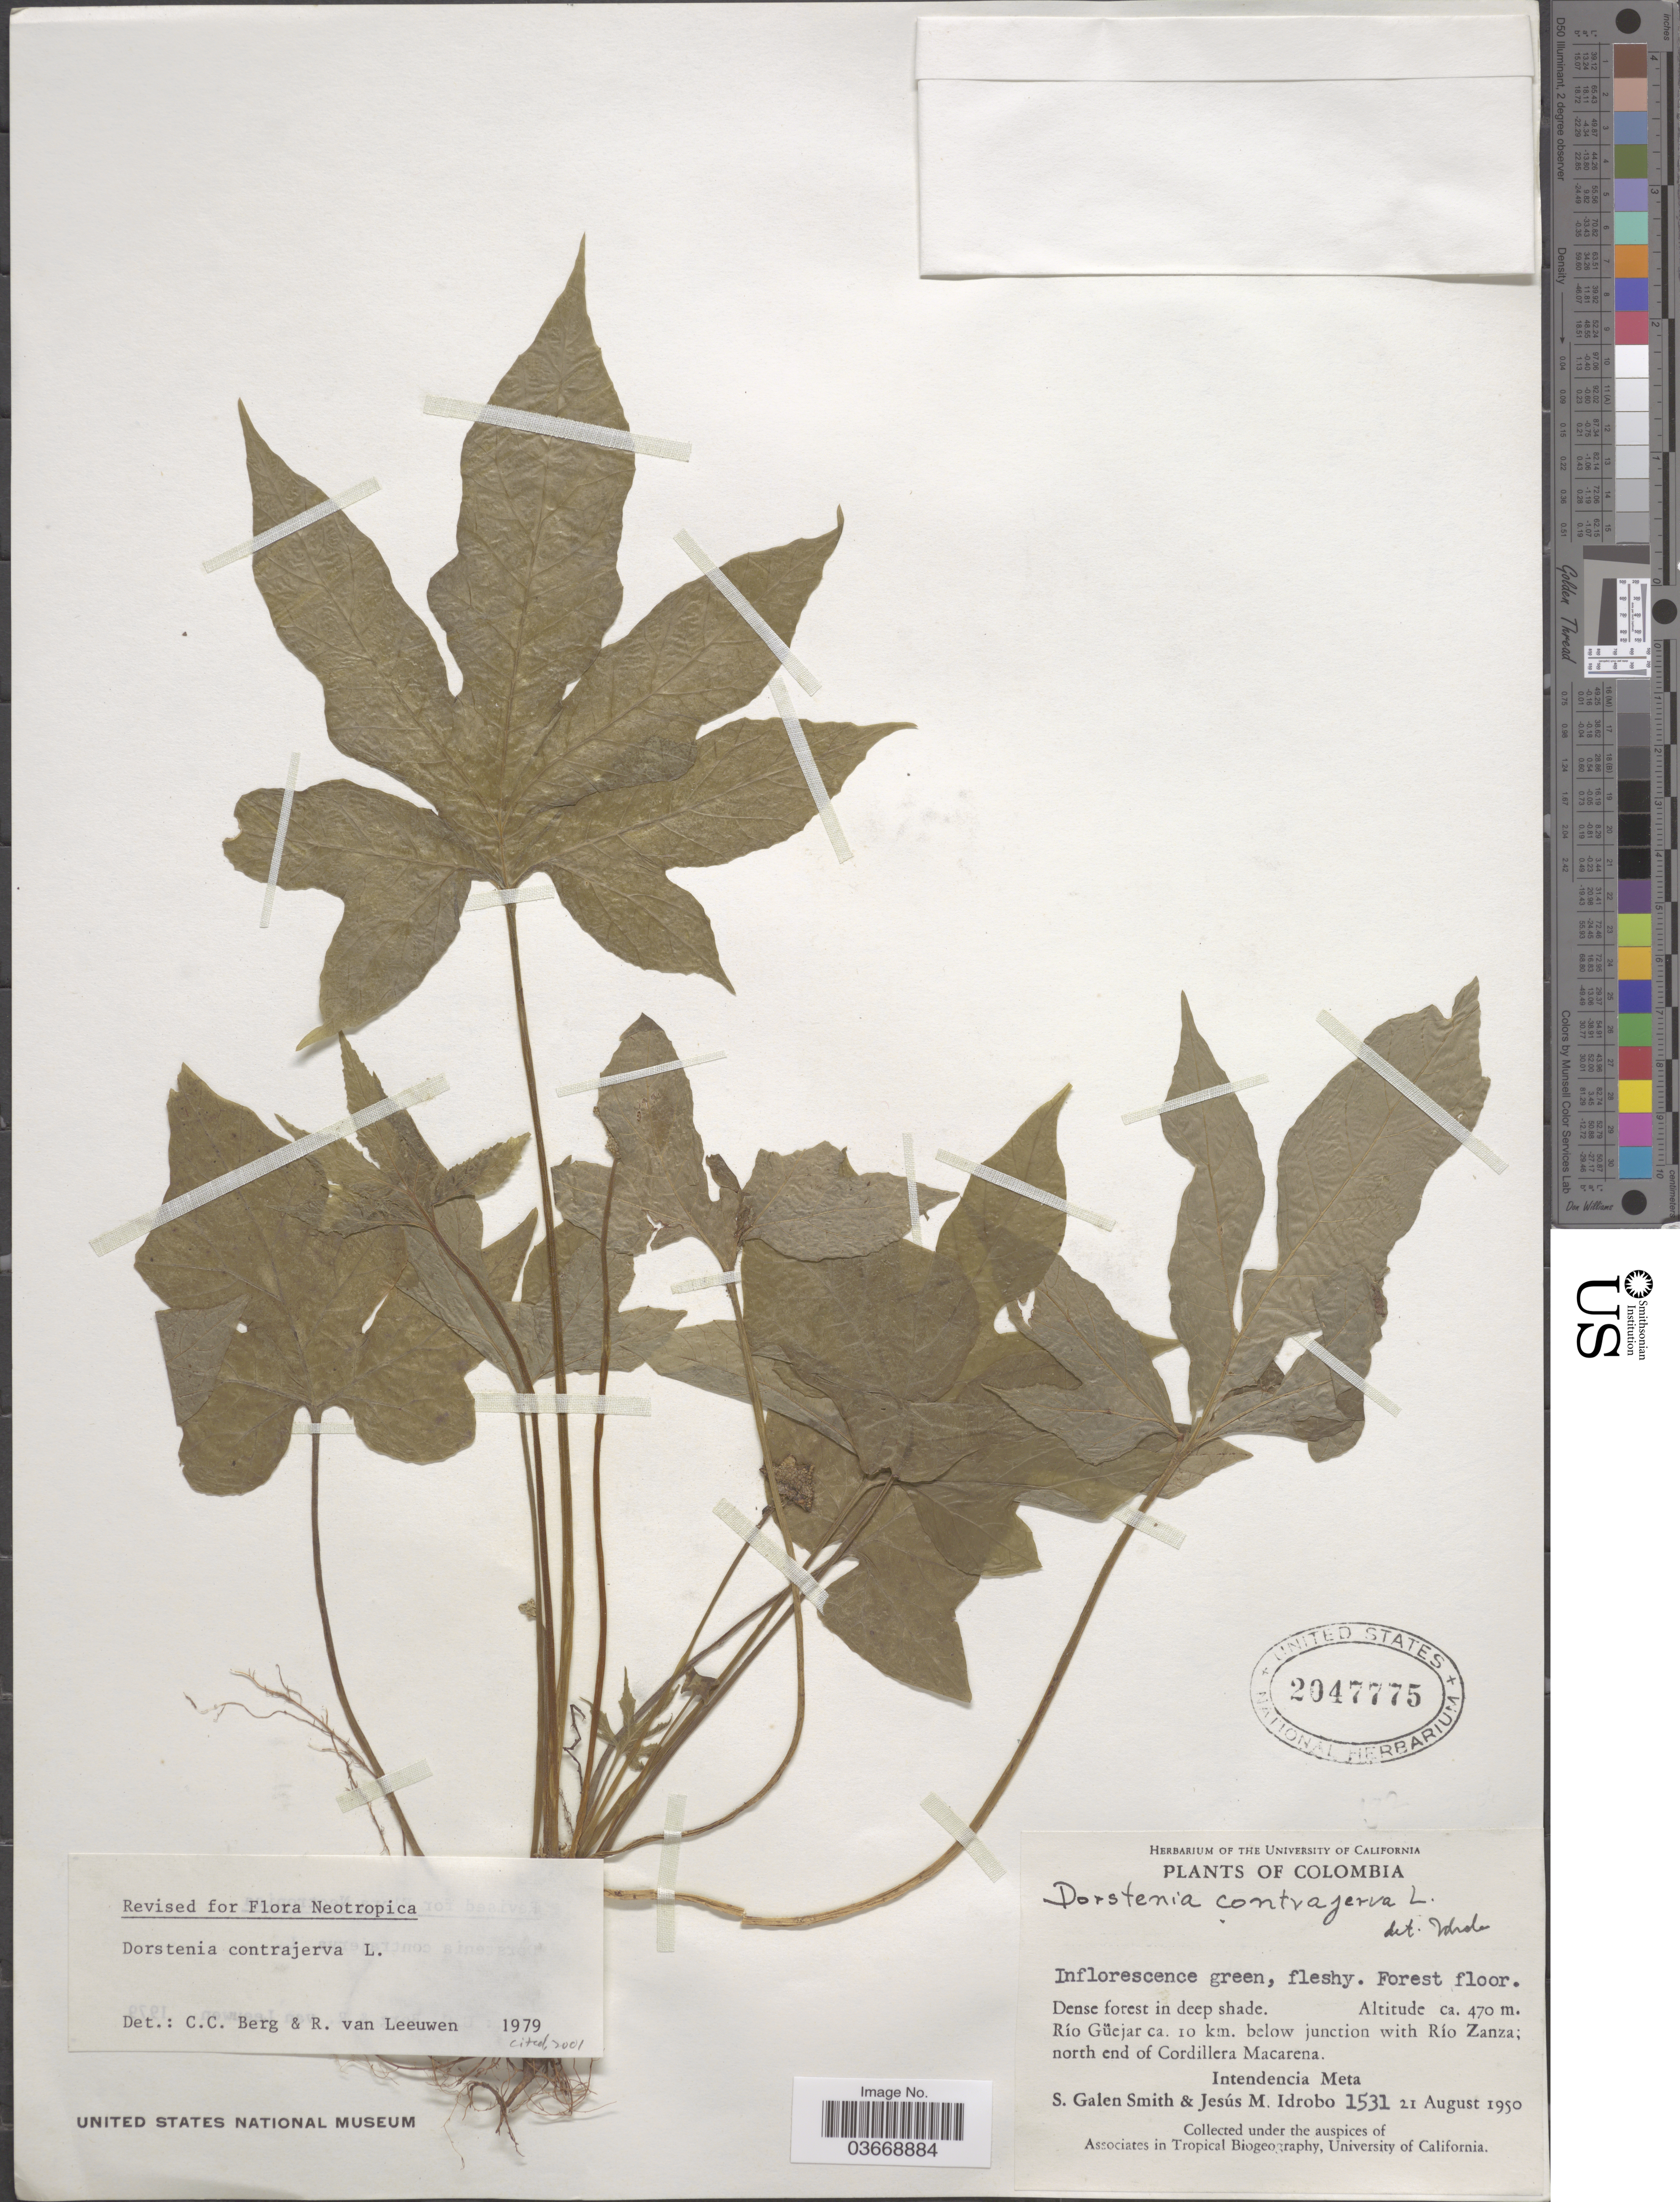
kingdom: Plantae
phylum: Tracheophyta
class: Magnoliopsida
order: Rosales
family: Moraceae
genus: Dorstenia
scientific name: Dorstenia contrajerva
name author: L.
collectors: S. G. Smith & J. M. Idrobo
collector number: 1531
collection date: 1950-08-21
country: Colombia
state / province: Meta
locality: Río Güejar ca. 10 km. below junction with Río Zanza; north end of Cordillera Macarena. Intendencia Meta.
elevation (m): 470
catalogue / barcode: US 2047775